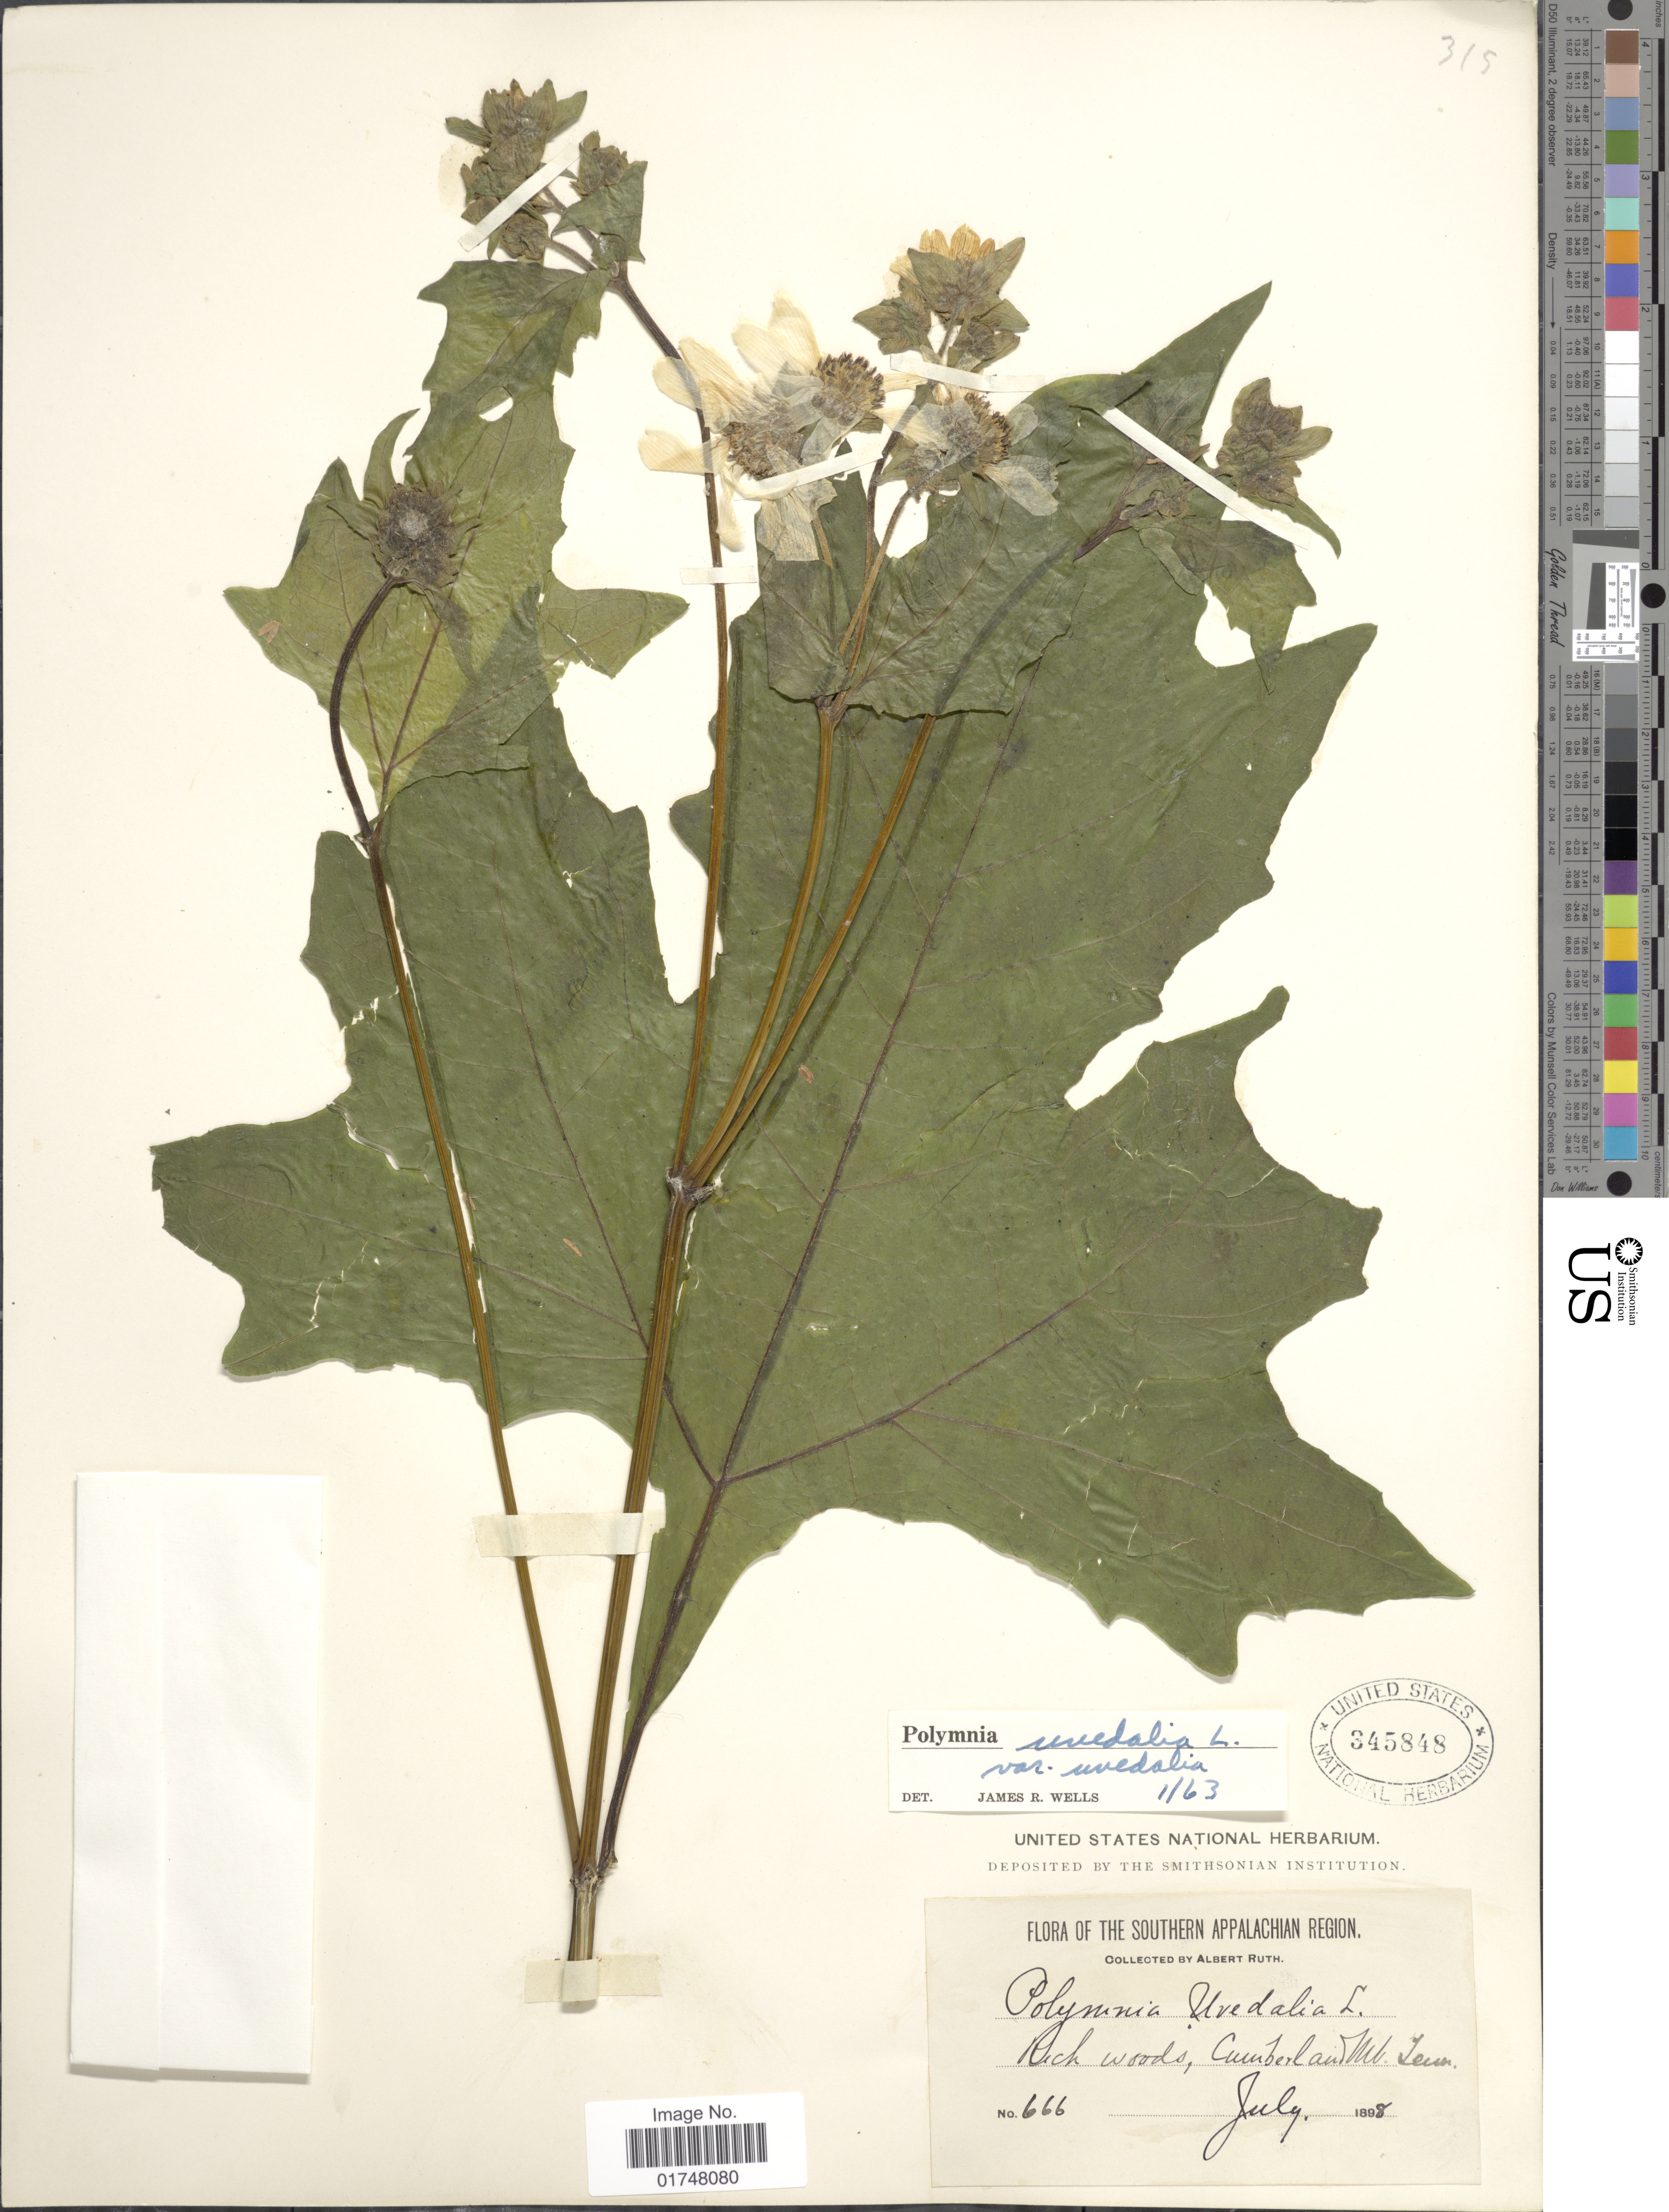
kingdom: Plantae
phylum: Tracheophyta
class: Magnoliopsida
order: Asterales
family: Asteraceae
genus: Smallanthus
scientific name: Smallanthus uvedalia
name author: (L.) Mack. ex Mack.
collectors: A. Ruth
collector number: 666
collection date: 1898-07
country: United States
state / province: Tennessee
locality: Cumberland. Southern Appalachian Region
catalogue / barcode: US 345848